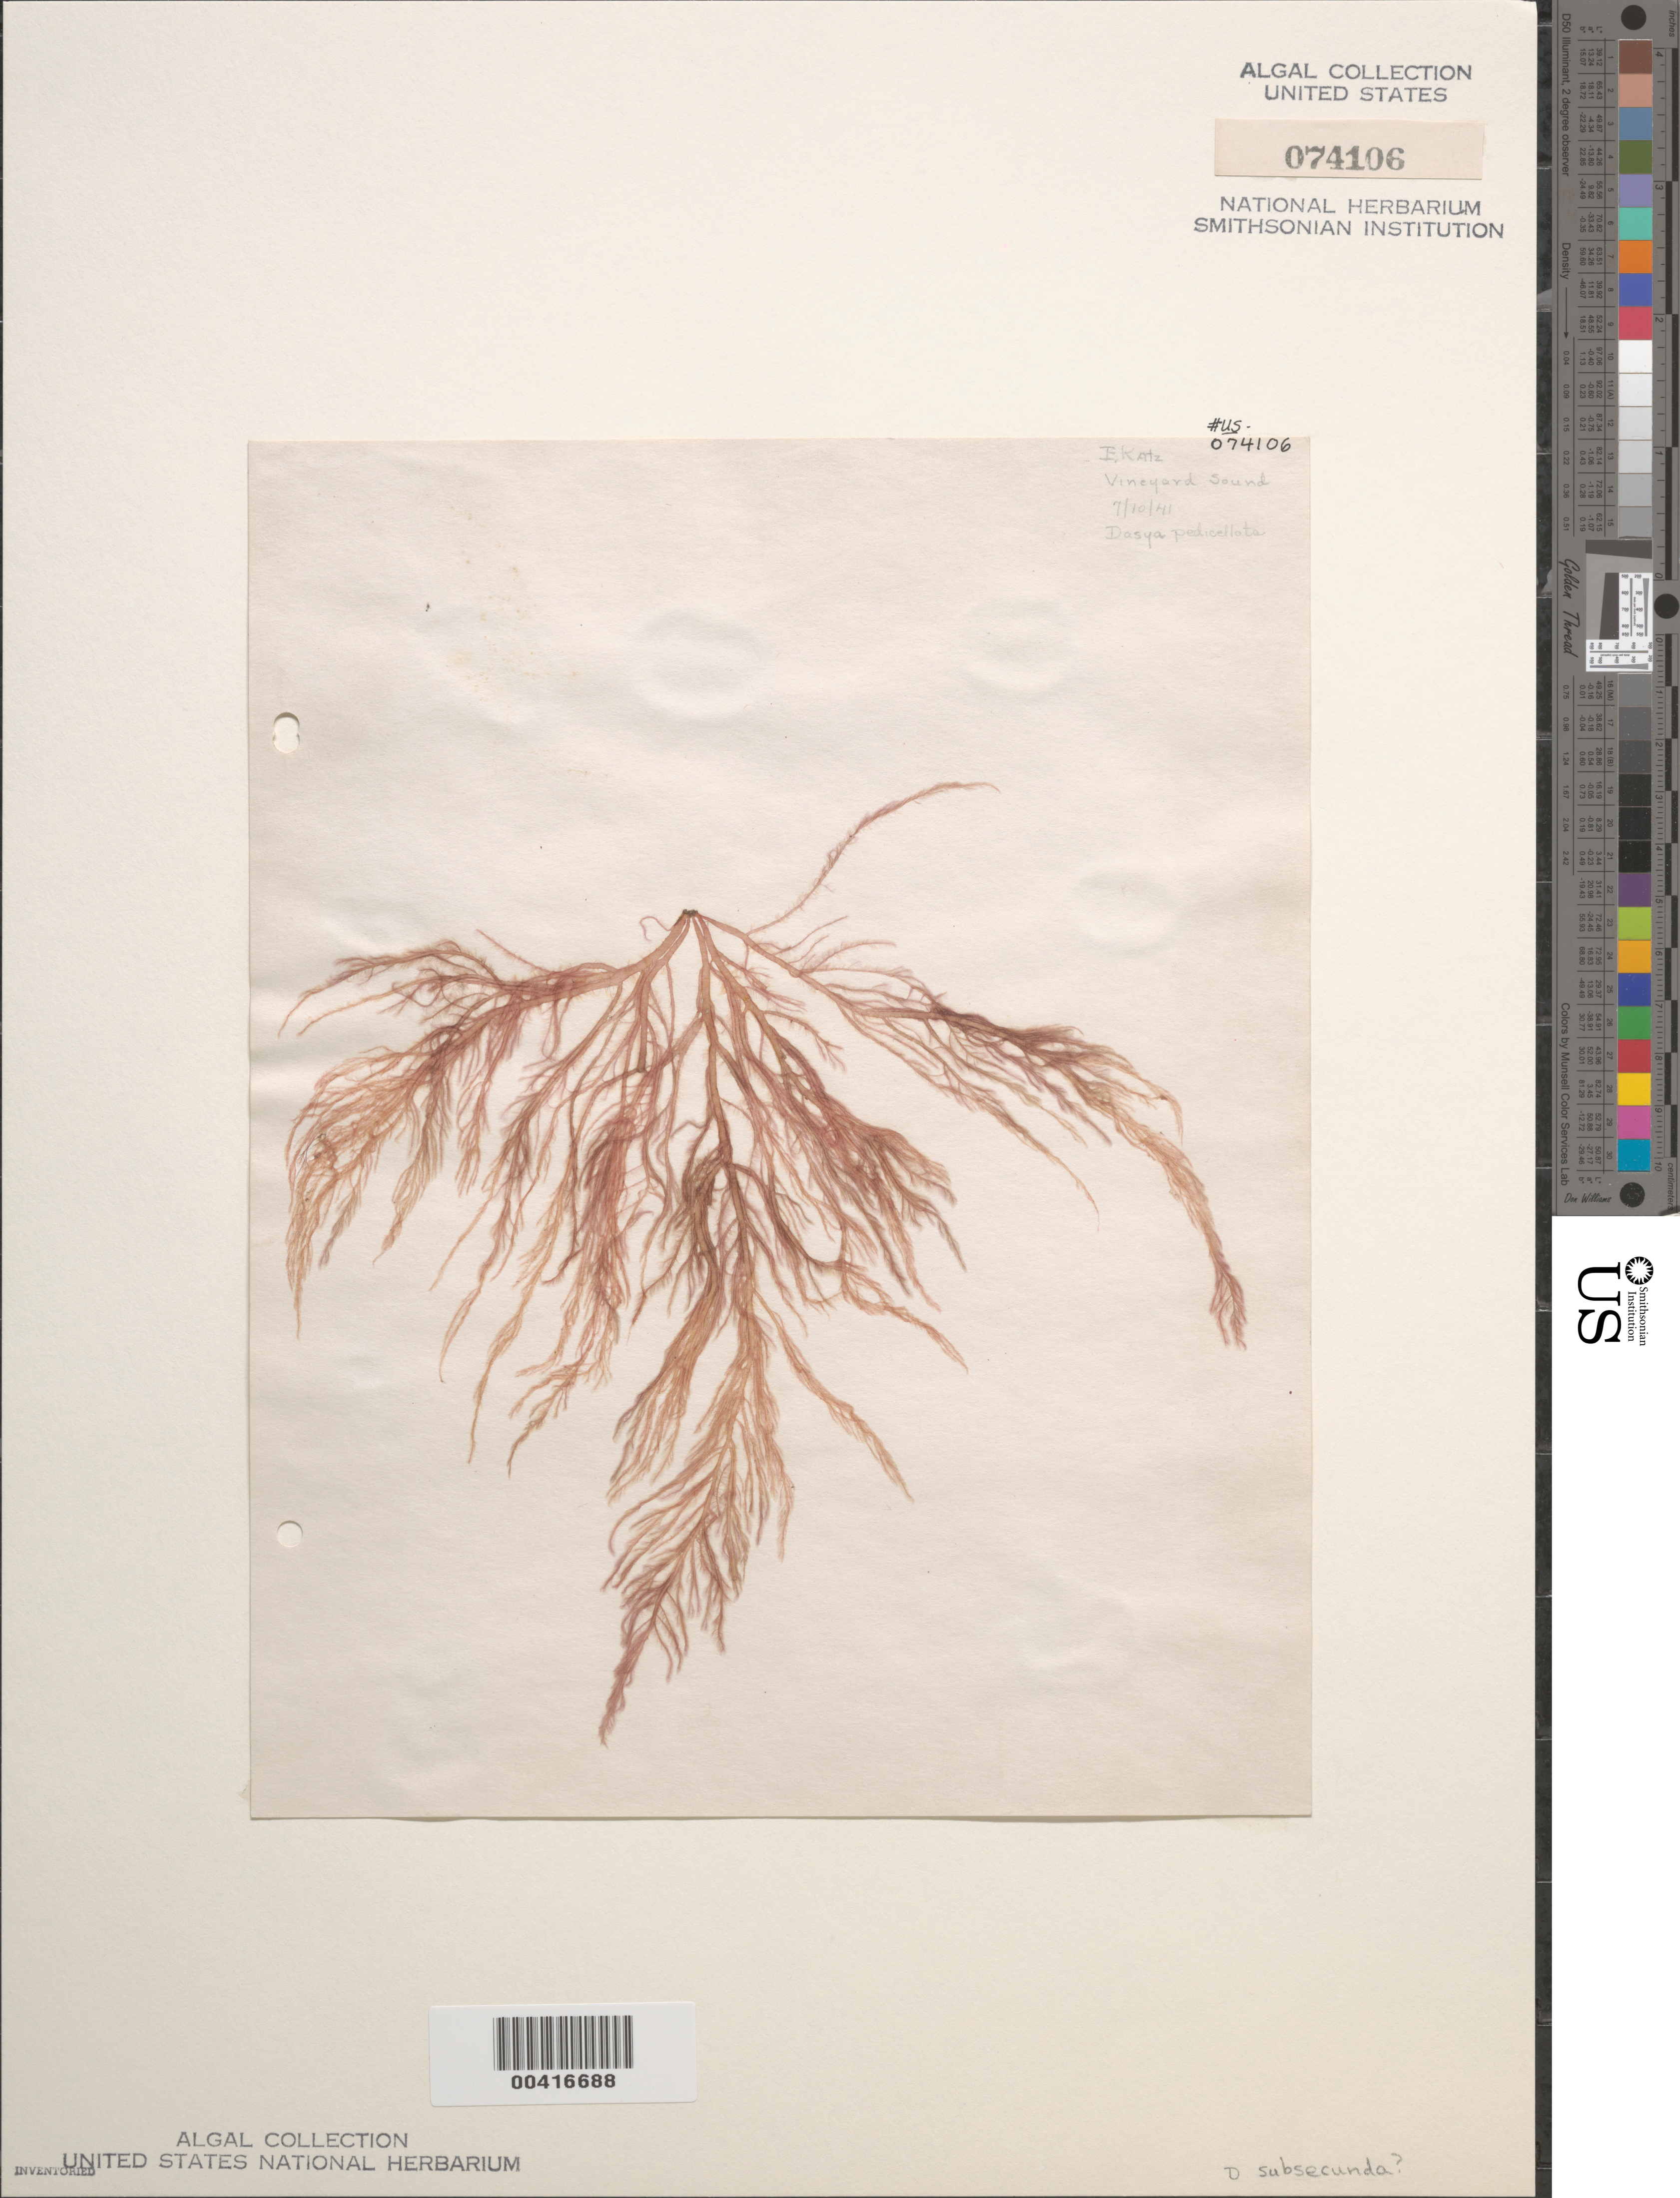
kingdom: Plantae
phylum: Rhodophyta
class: Florideophyceae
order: Ceramiales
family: Dasyaceae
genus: Dasya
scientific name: Dasya subsecunda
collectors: E. Katz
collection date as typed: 10 Jul 1941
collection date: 1941-07-10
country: United States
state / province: Massachusetts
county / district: Dukes County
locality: Vineyard Sound, off Martha's Vineyard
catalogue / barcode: US 74106